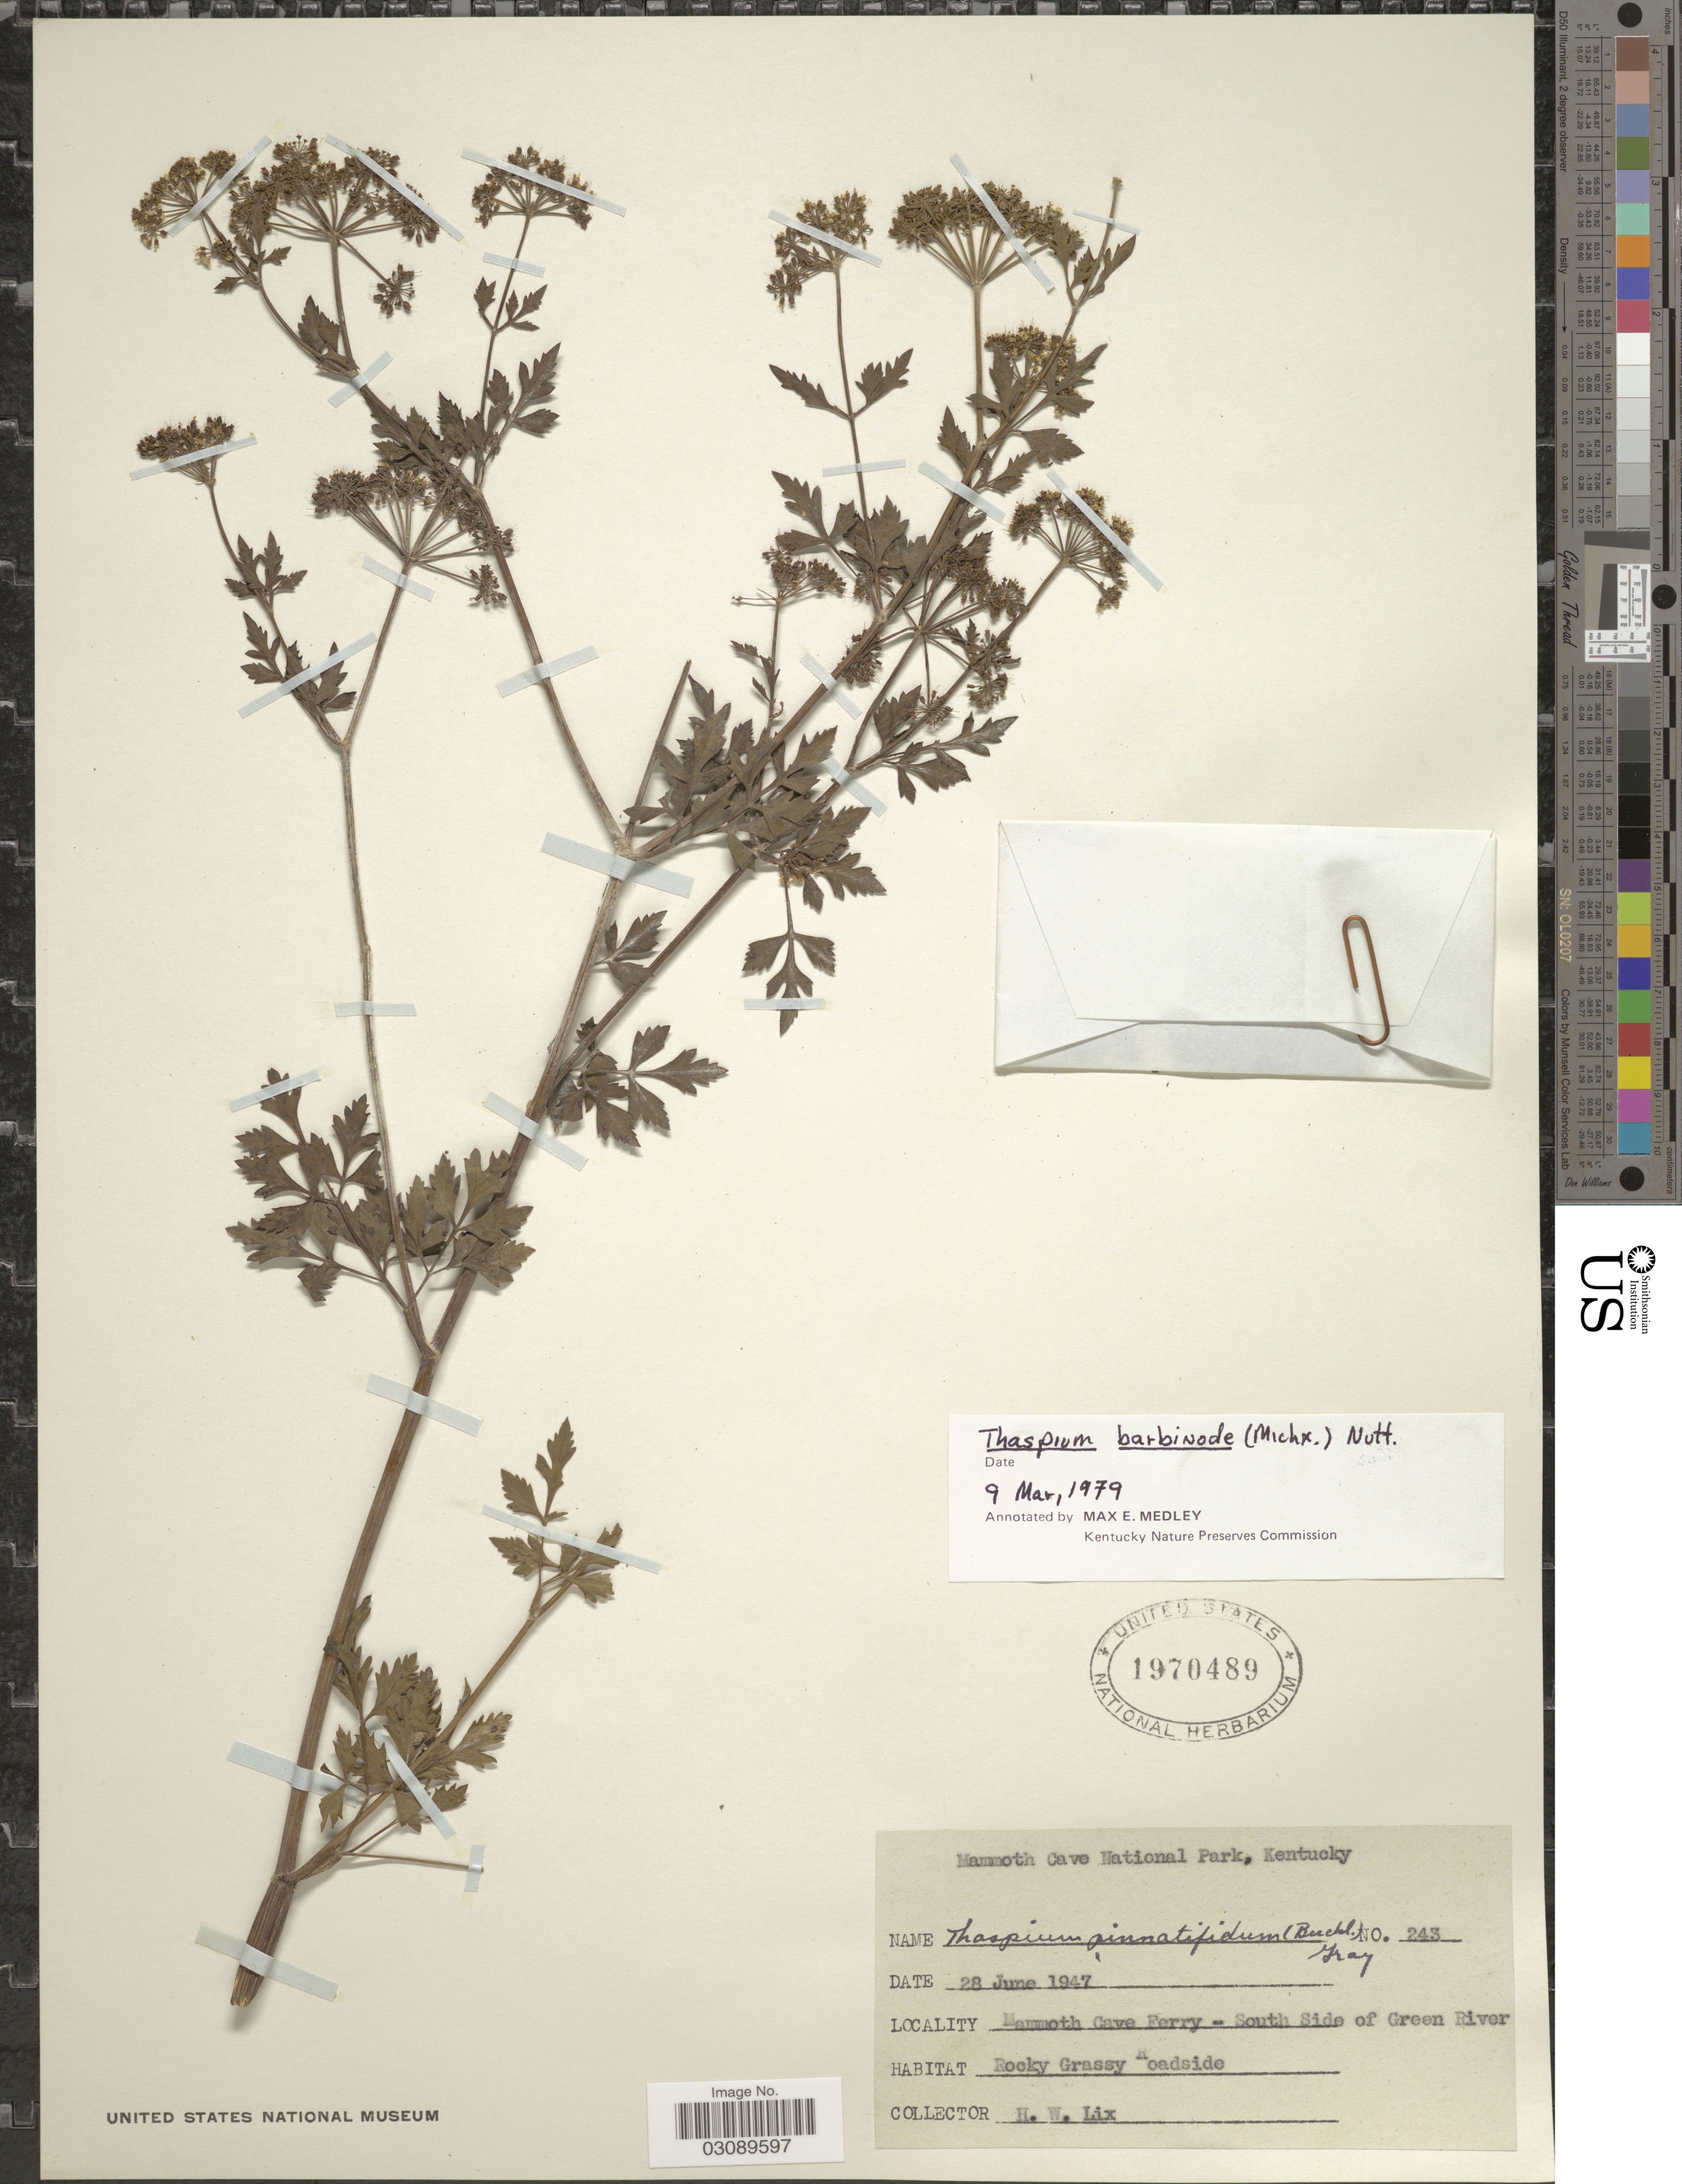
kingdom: Plantae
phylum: Tracheophyta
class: Magnoliopsida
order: Apiales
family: Apiaceae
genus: Thaspium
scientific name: Thaspium barbinode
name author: (Michx.) Nutt.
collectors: H. W. Lix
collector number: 243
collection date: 1947-06-28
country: United States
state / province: Kentucky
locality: Mammoth Cave National Park. Mammoth Cave Ferry - South Side of Green River.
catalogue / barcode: US 1970489